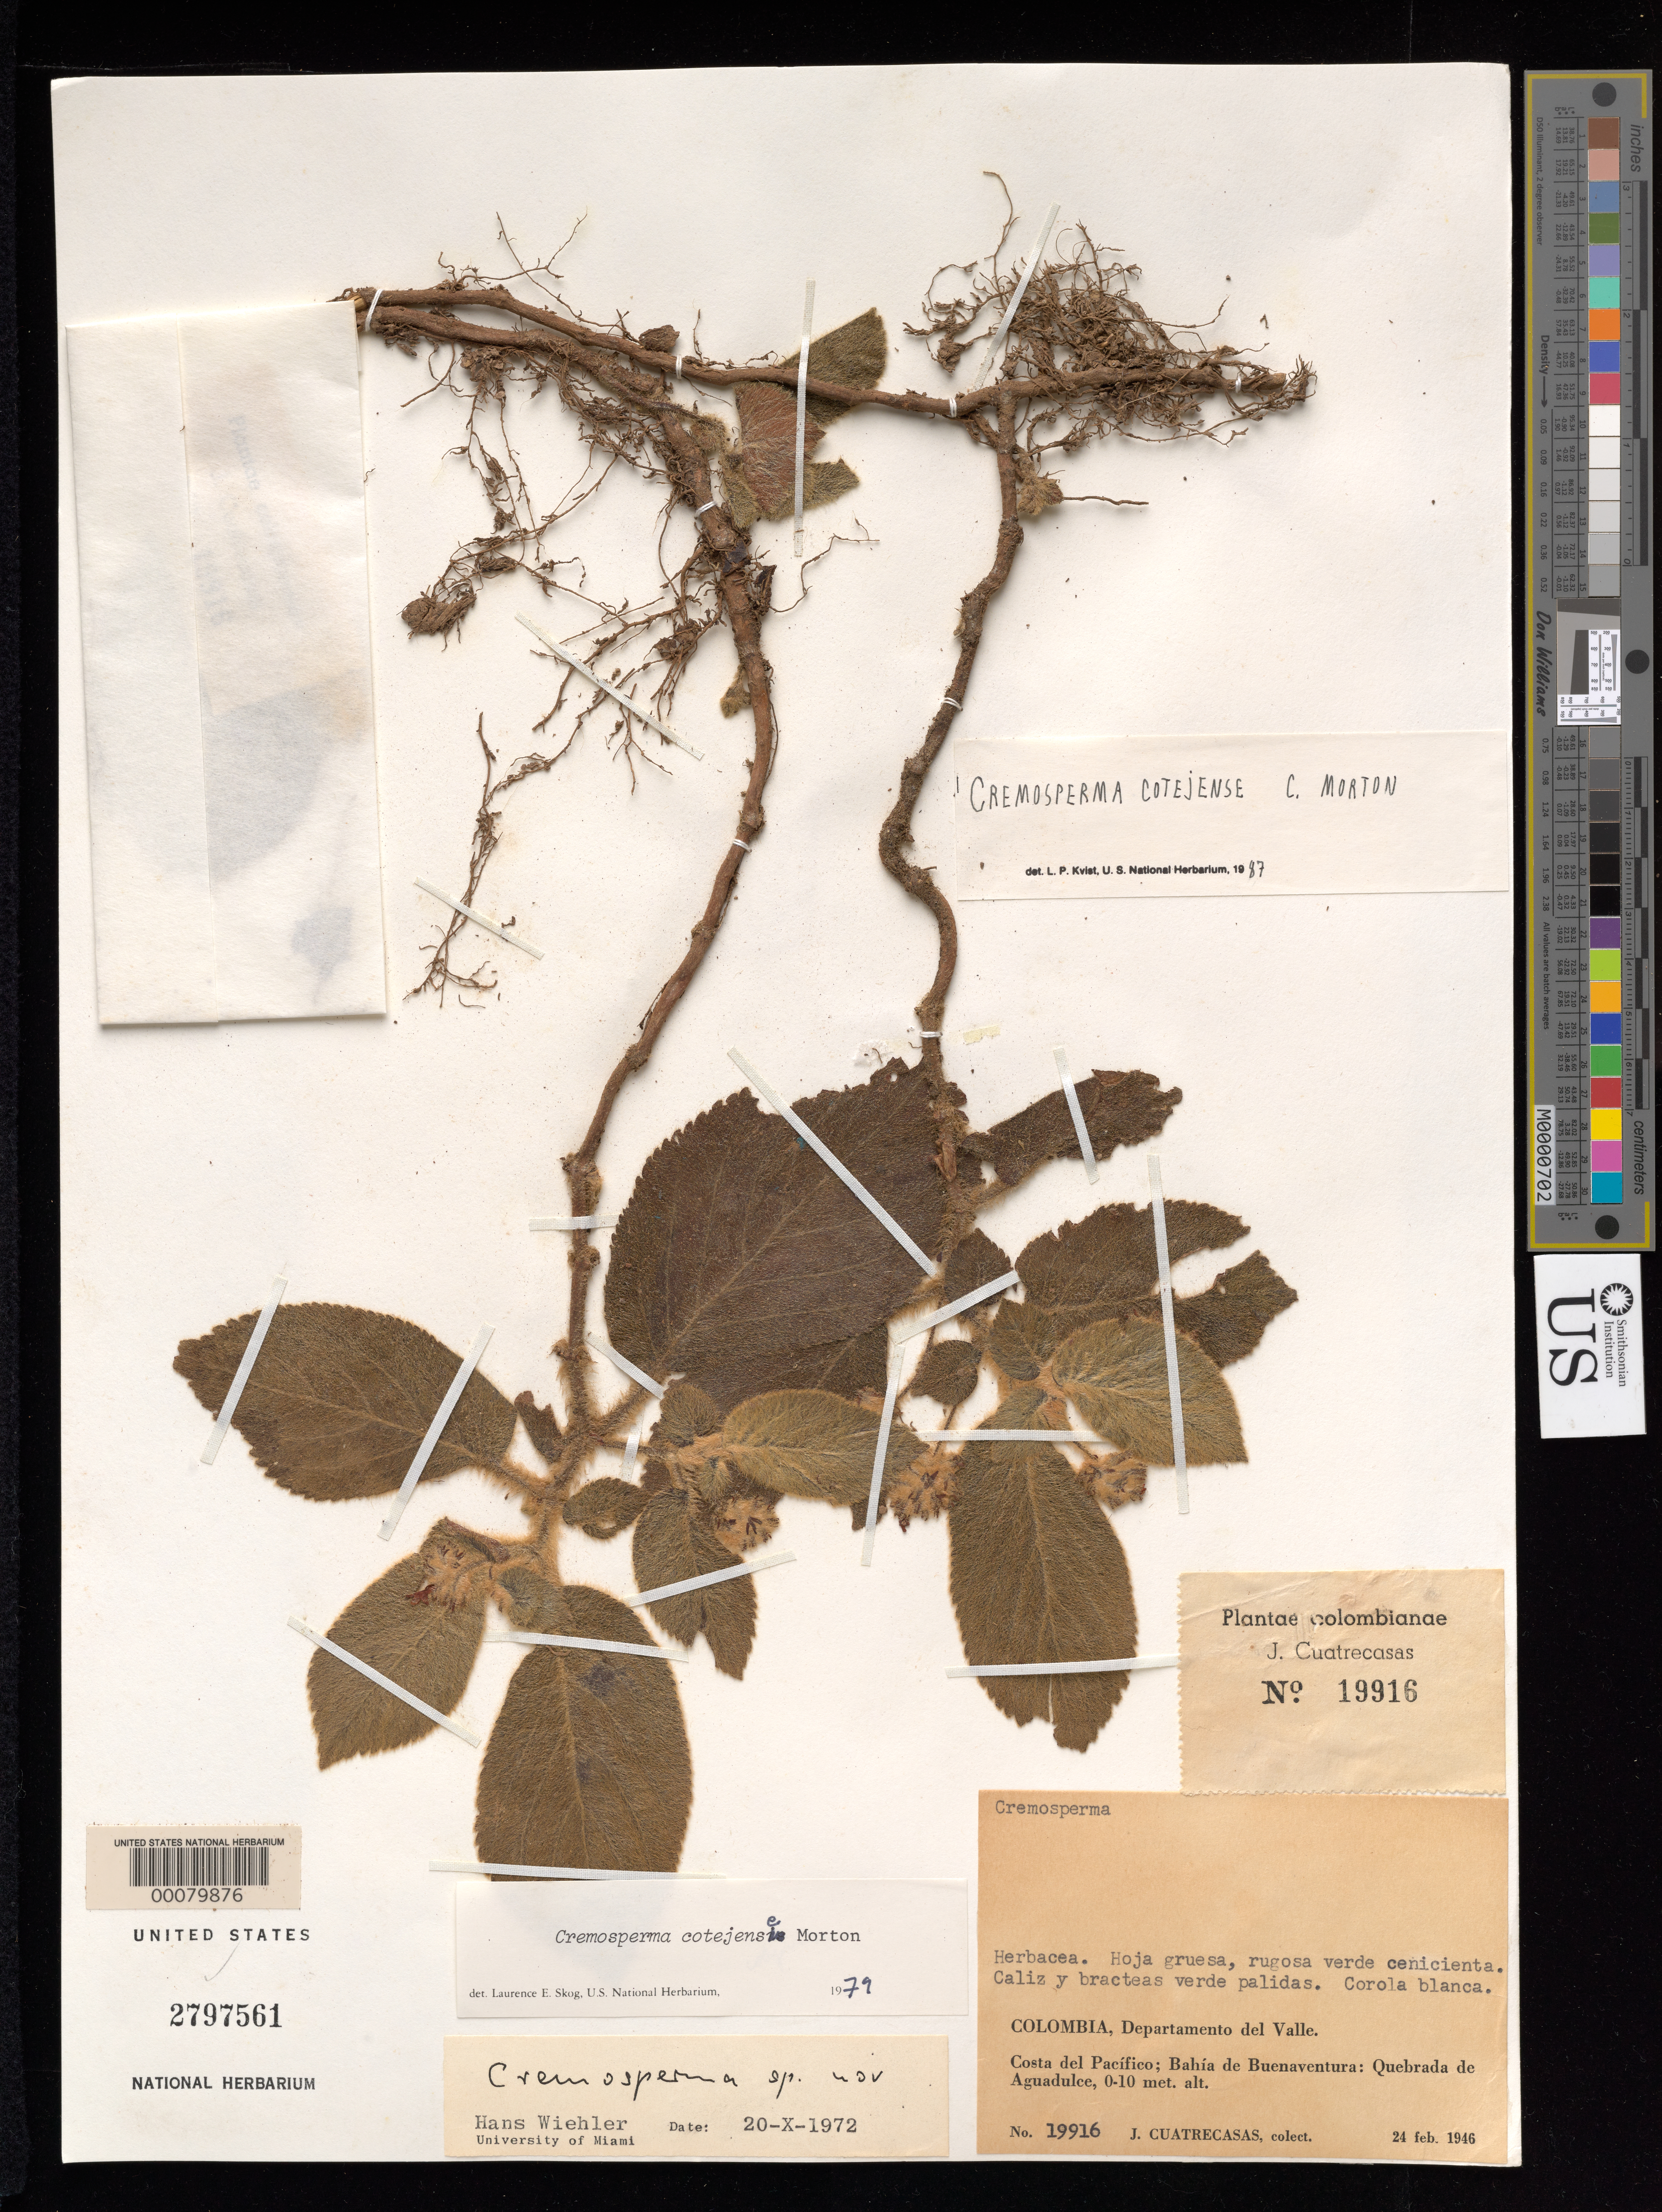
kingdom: Plantae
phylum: Tracheophyta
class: Magnoliopsida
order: Lamiales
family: Gesneriaceae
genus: Cremosperma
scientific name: Cremosperma cotejense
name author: C.V. Morton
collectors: J. Cuatrecasas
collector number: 19916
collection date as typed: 24 Feb 1946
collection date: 1946-02-24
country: Colombia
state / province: Valle del Cauca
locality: Pacific coast, Buenaventura Bay, Quebrada de Aguadulce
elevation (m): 0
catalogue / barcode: US 2797561